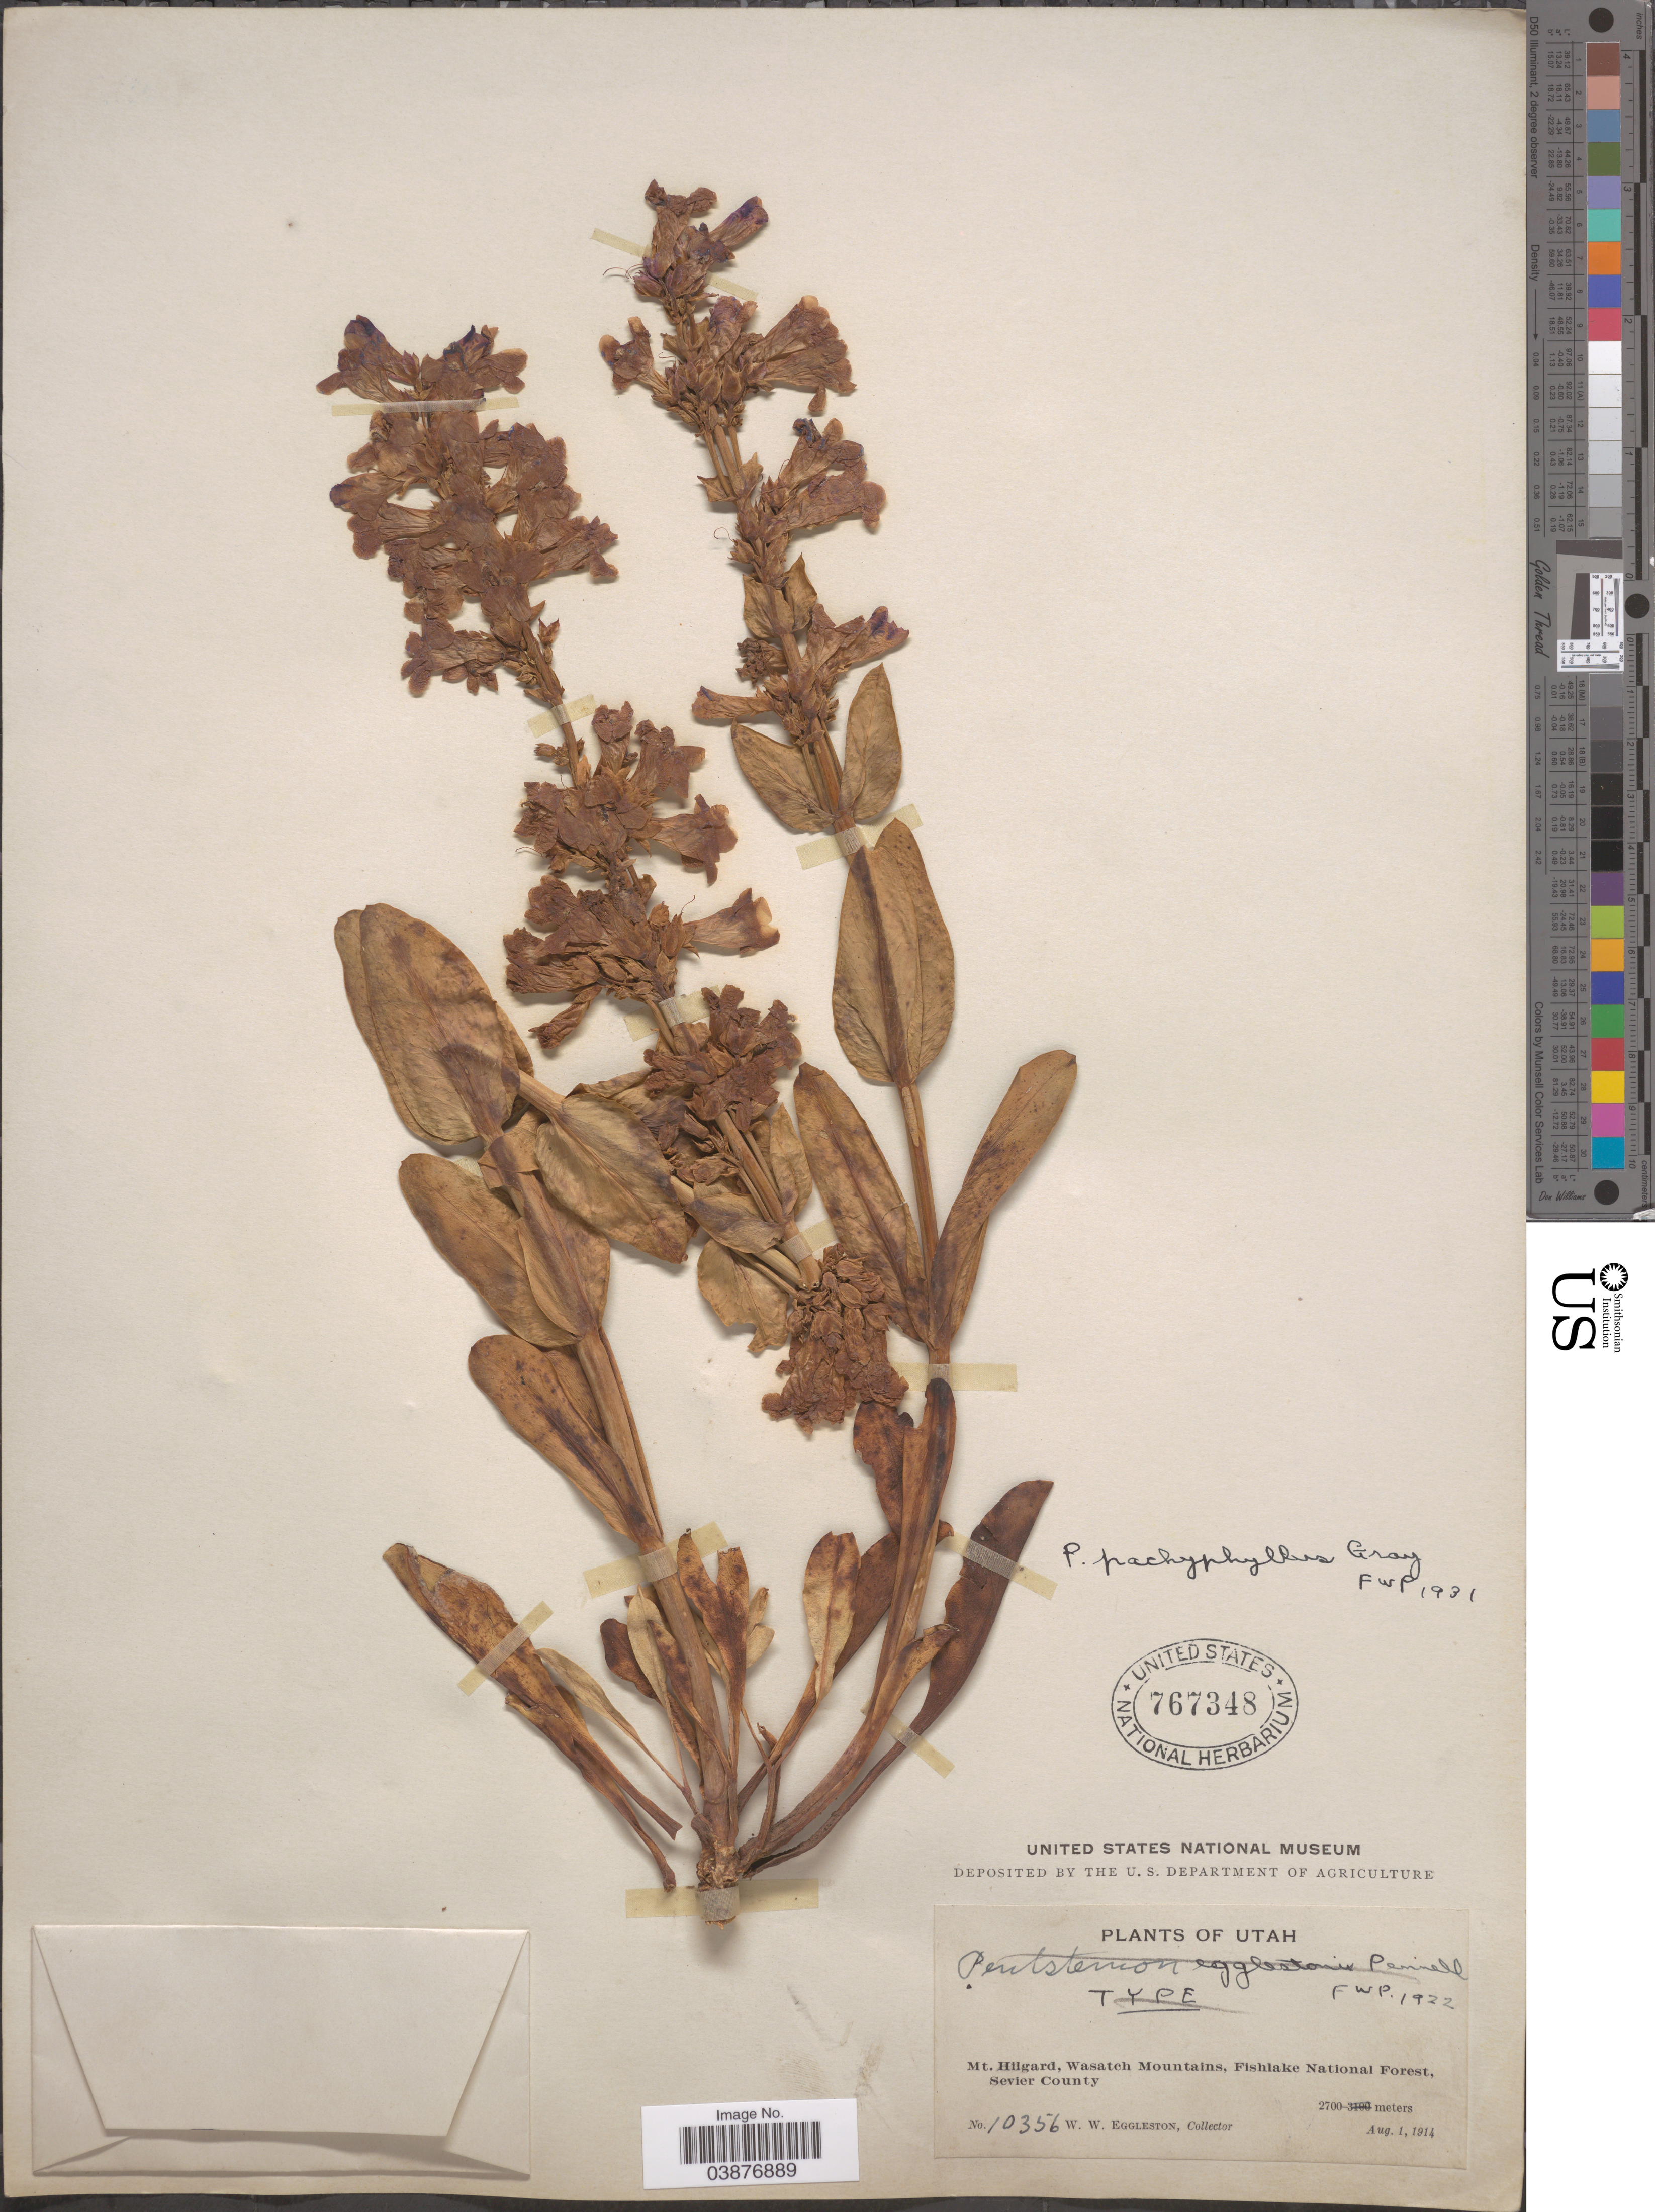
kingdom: Plantae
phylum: Tracheophyta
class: Magnoliopsida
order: Lamiales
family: Plantaginaceae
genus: Penstemon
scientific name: Penstemon pachyphyllus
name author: A. Gray ex Rydb.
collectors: W. W. Eggleston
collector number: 10356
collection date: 1914-08-01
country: United States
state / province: Utah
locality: Mt. Hilgard, Wasatch Mountains, Fishlake National Forest, Sevier County.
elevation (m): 2700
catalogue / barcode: US 767348